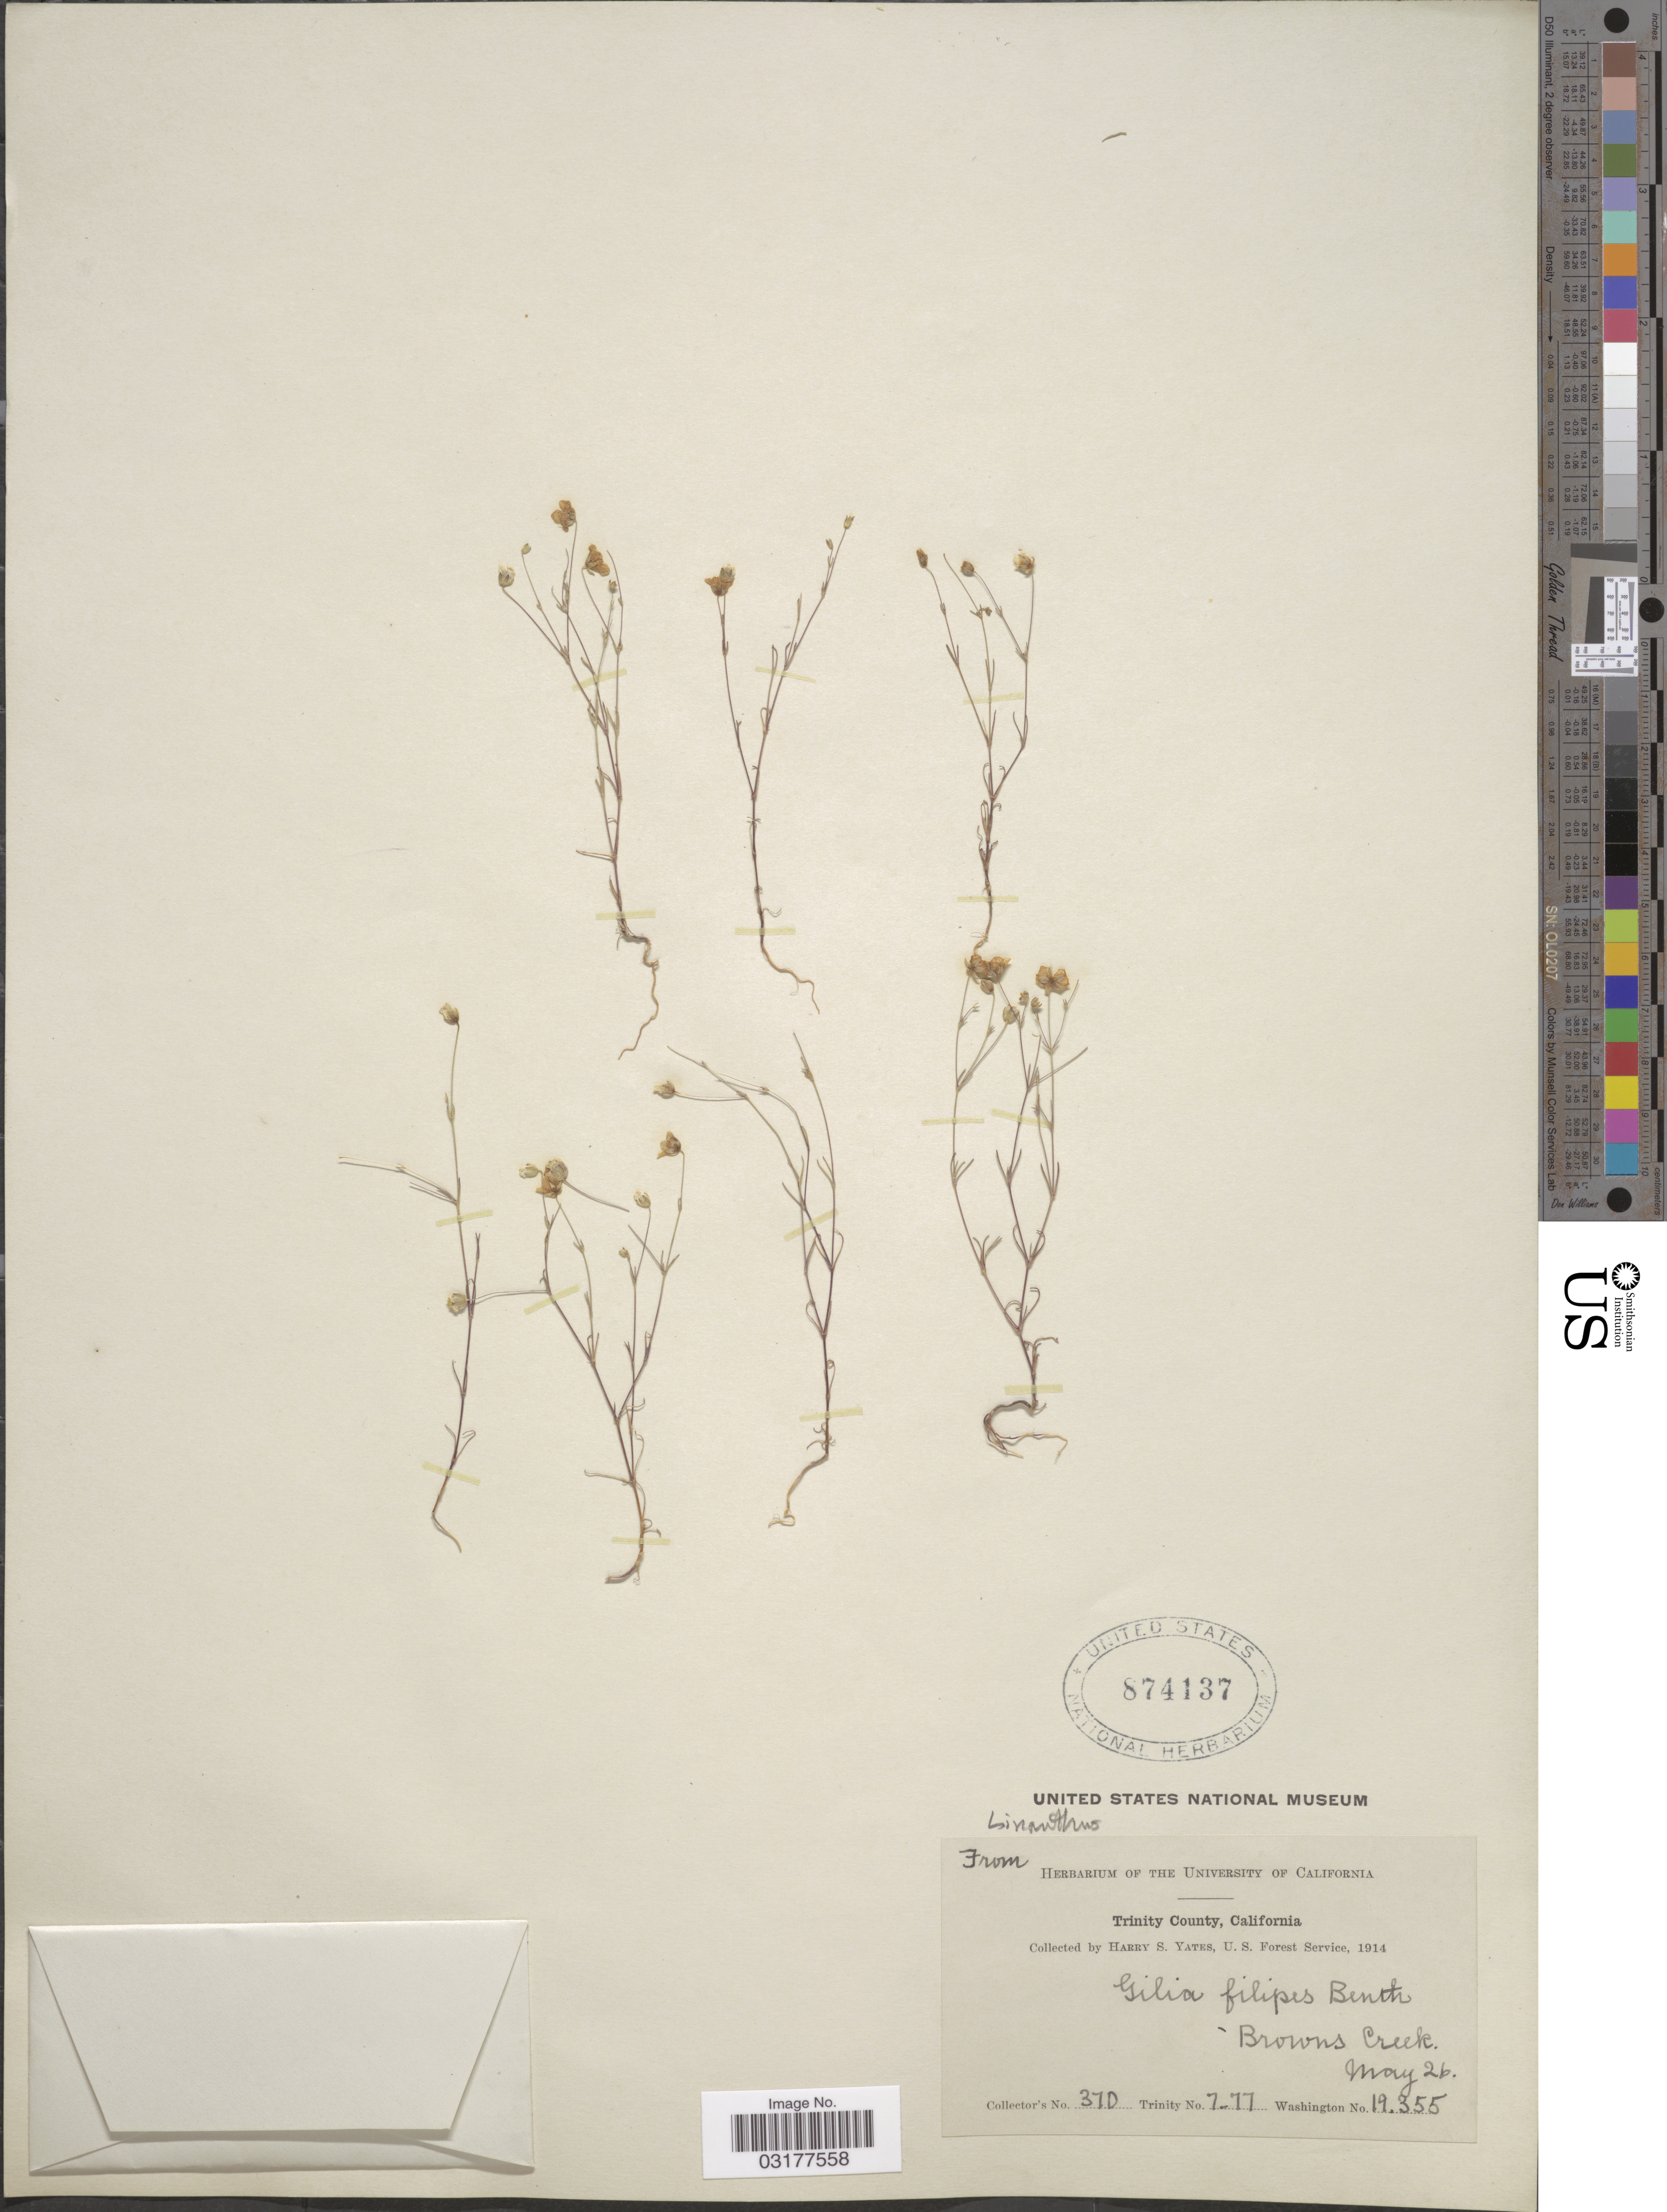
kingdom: Plantae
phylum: Tracheophyta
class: Magnoliopsida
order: Ericales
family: Polemoniaceae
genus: Leptosiphon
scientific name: Leptosiphon filipes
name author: (Benth.) J.M. Porter & L.A. Johnson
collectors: H. S. Yates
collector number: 370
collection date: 1914-05-26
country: United States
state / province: California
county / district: Trinity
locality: Trinity County. Browns Creek.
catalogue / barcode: US 874137